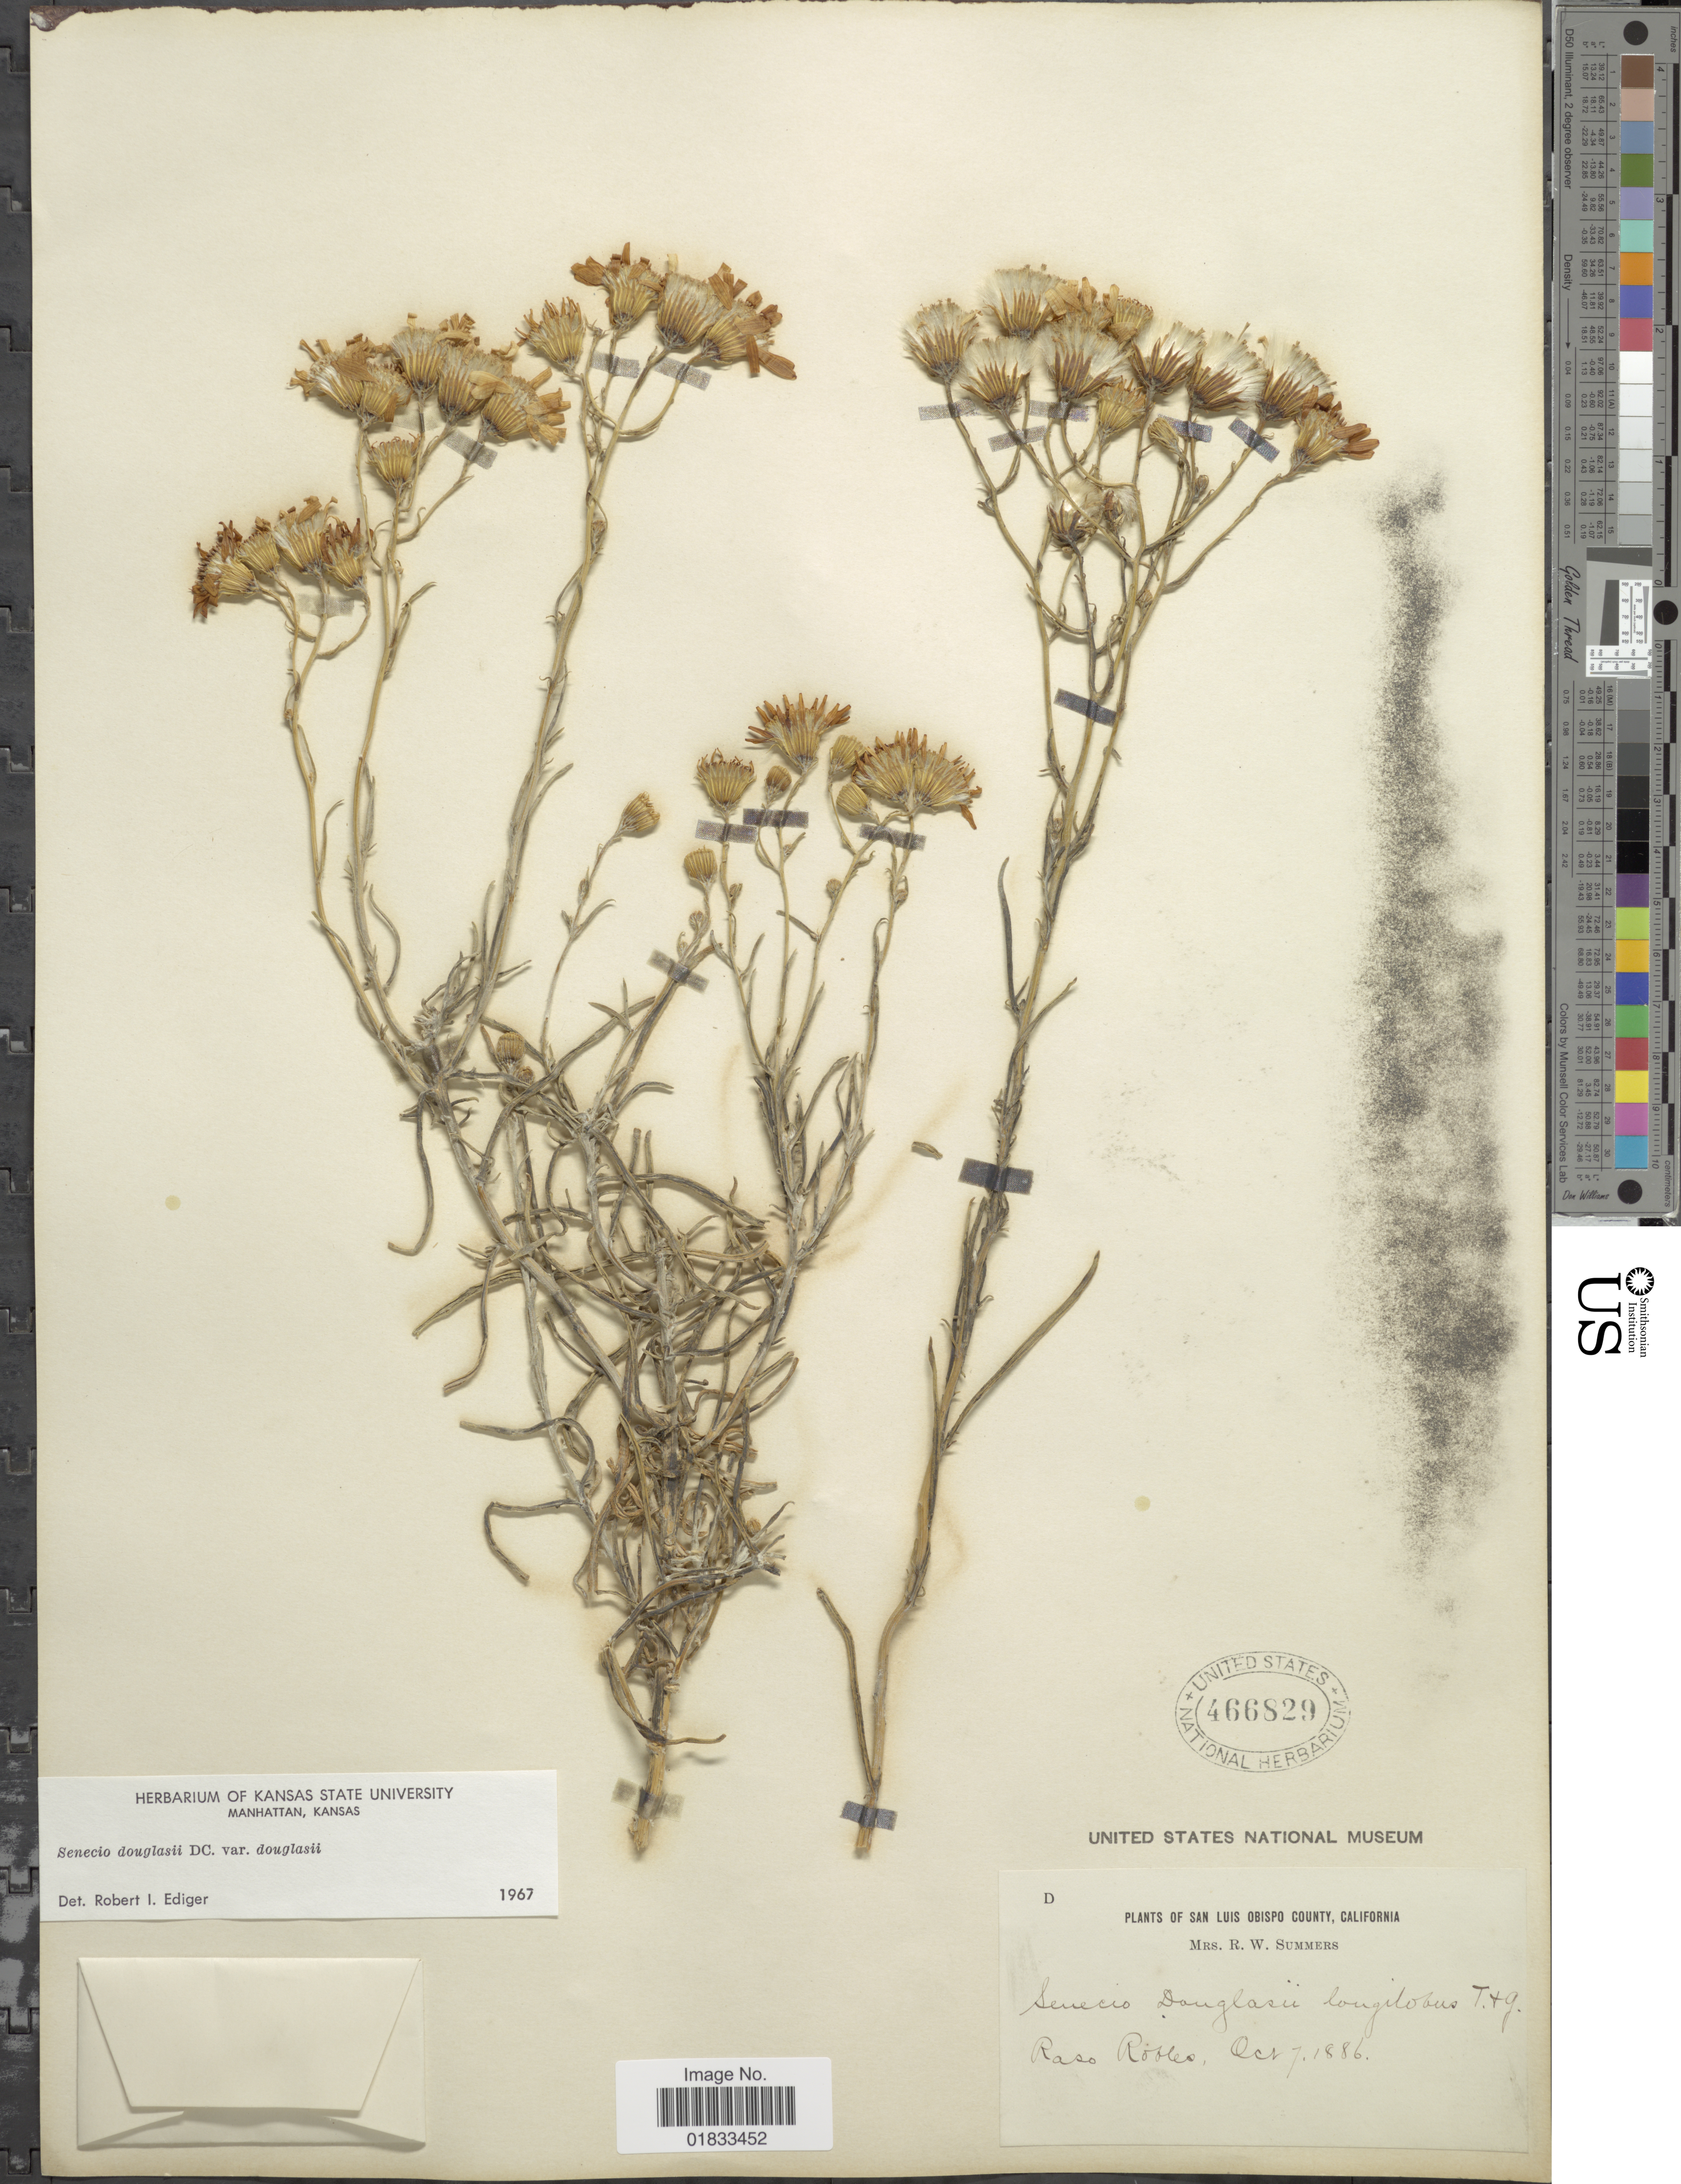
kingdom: Plantae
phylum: Tracheophyta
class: Magnoliopsida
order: Asterales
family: Asteraceae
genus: Senecio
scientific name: Senecio flaccidus var. douglasii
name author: (DC.) B.L. Turner & T.M. Barkley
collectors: R. Summers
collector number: D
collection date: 1886-10-07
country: United States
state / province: California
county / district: San Luis Obispo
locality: San Luis Obispo County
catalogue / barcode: US 466829